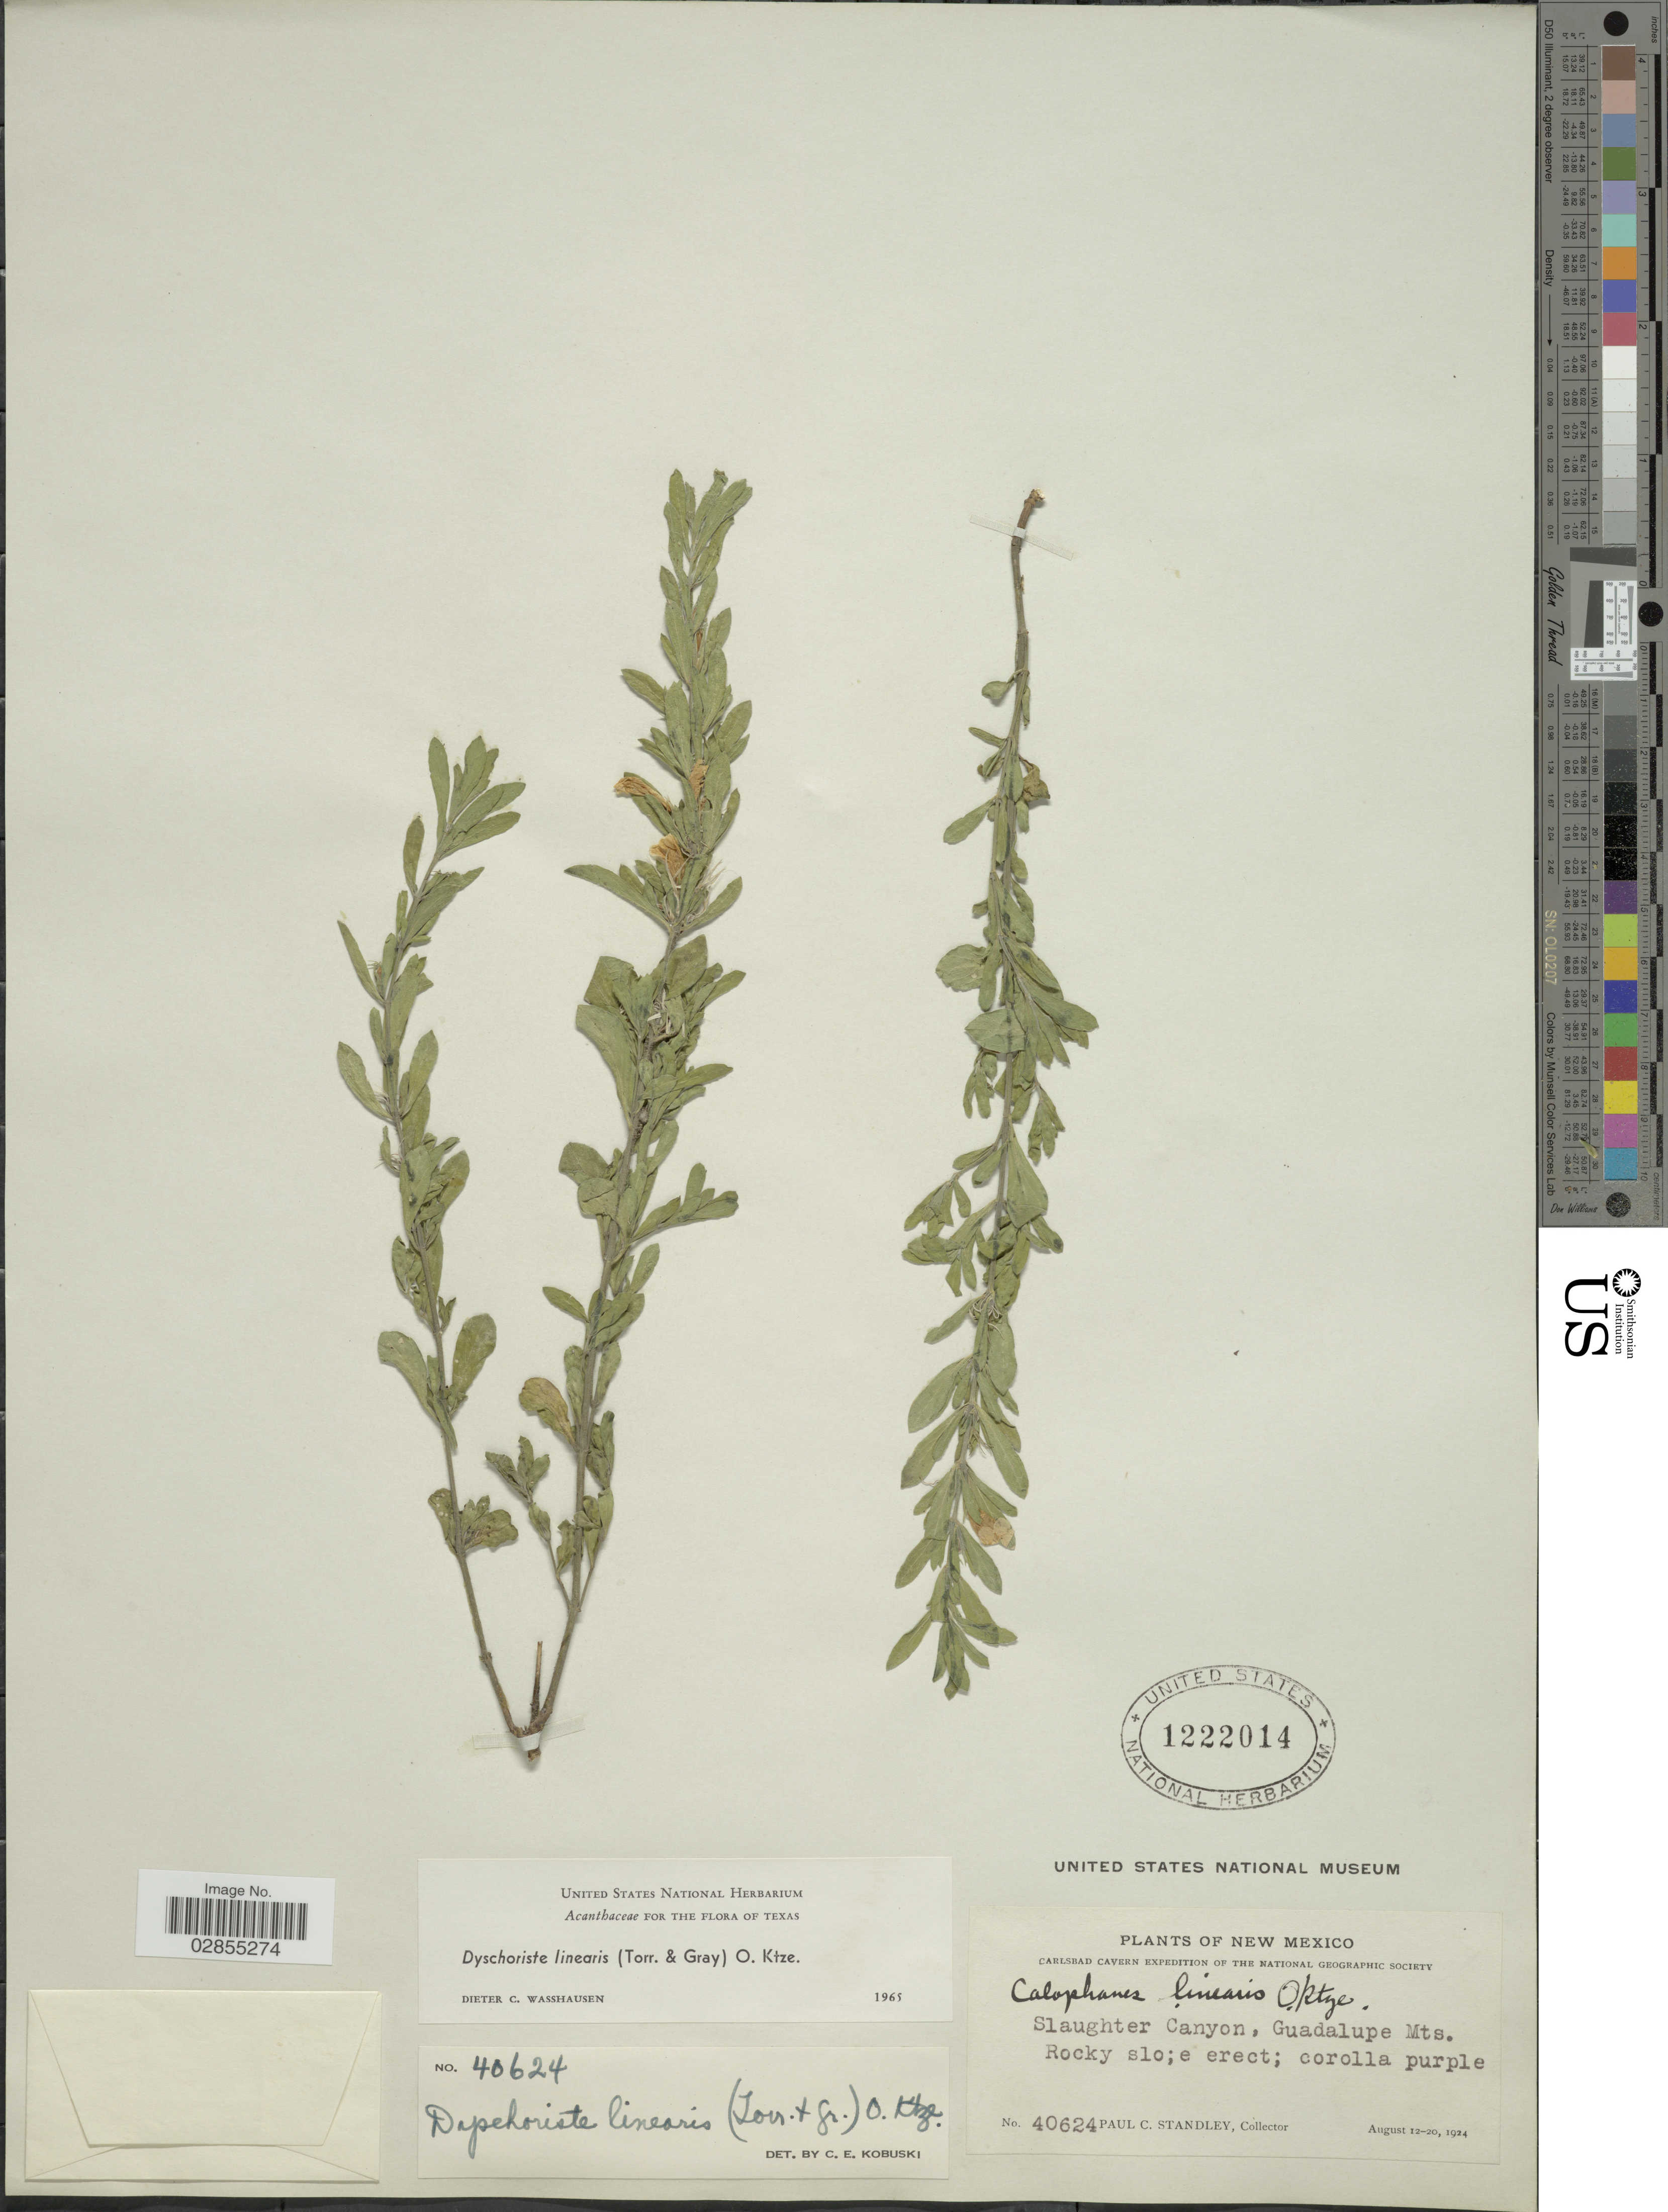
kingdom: Plantae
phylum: Tracheophyta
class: Magnoliopsida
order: Lamiales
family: Acanthaceae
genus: Dyschoriste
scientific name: Dyschoriste linearis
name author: (Torr. & A. Gray) Kuntze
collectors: P. C. Standley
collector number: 40624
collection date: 1924-08-12/1924-08-20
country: United States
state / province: New Mexico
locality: Slaughter Canyon, Guadalupe Mts.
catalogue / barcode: US 1222014